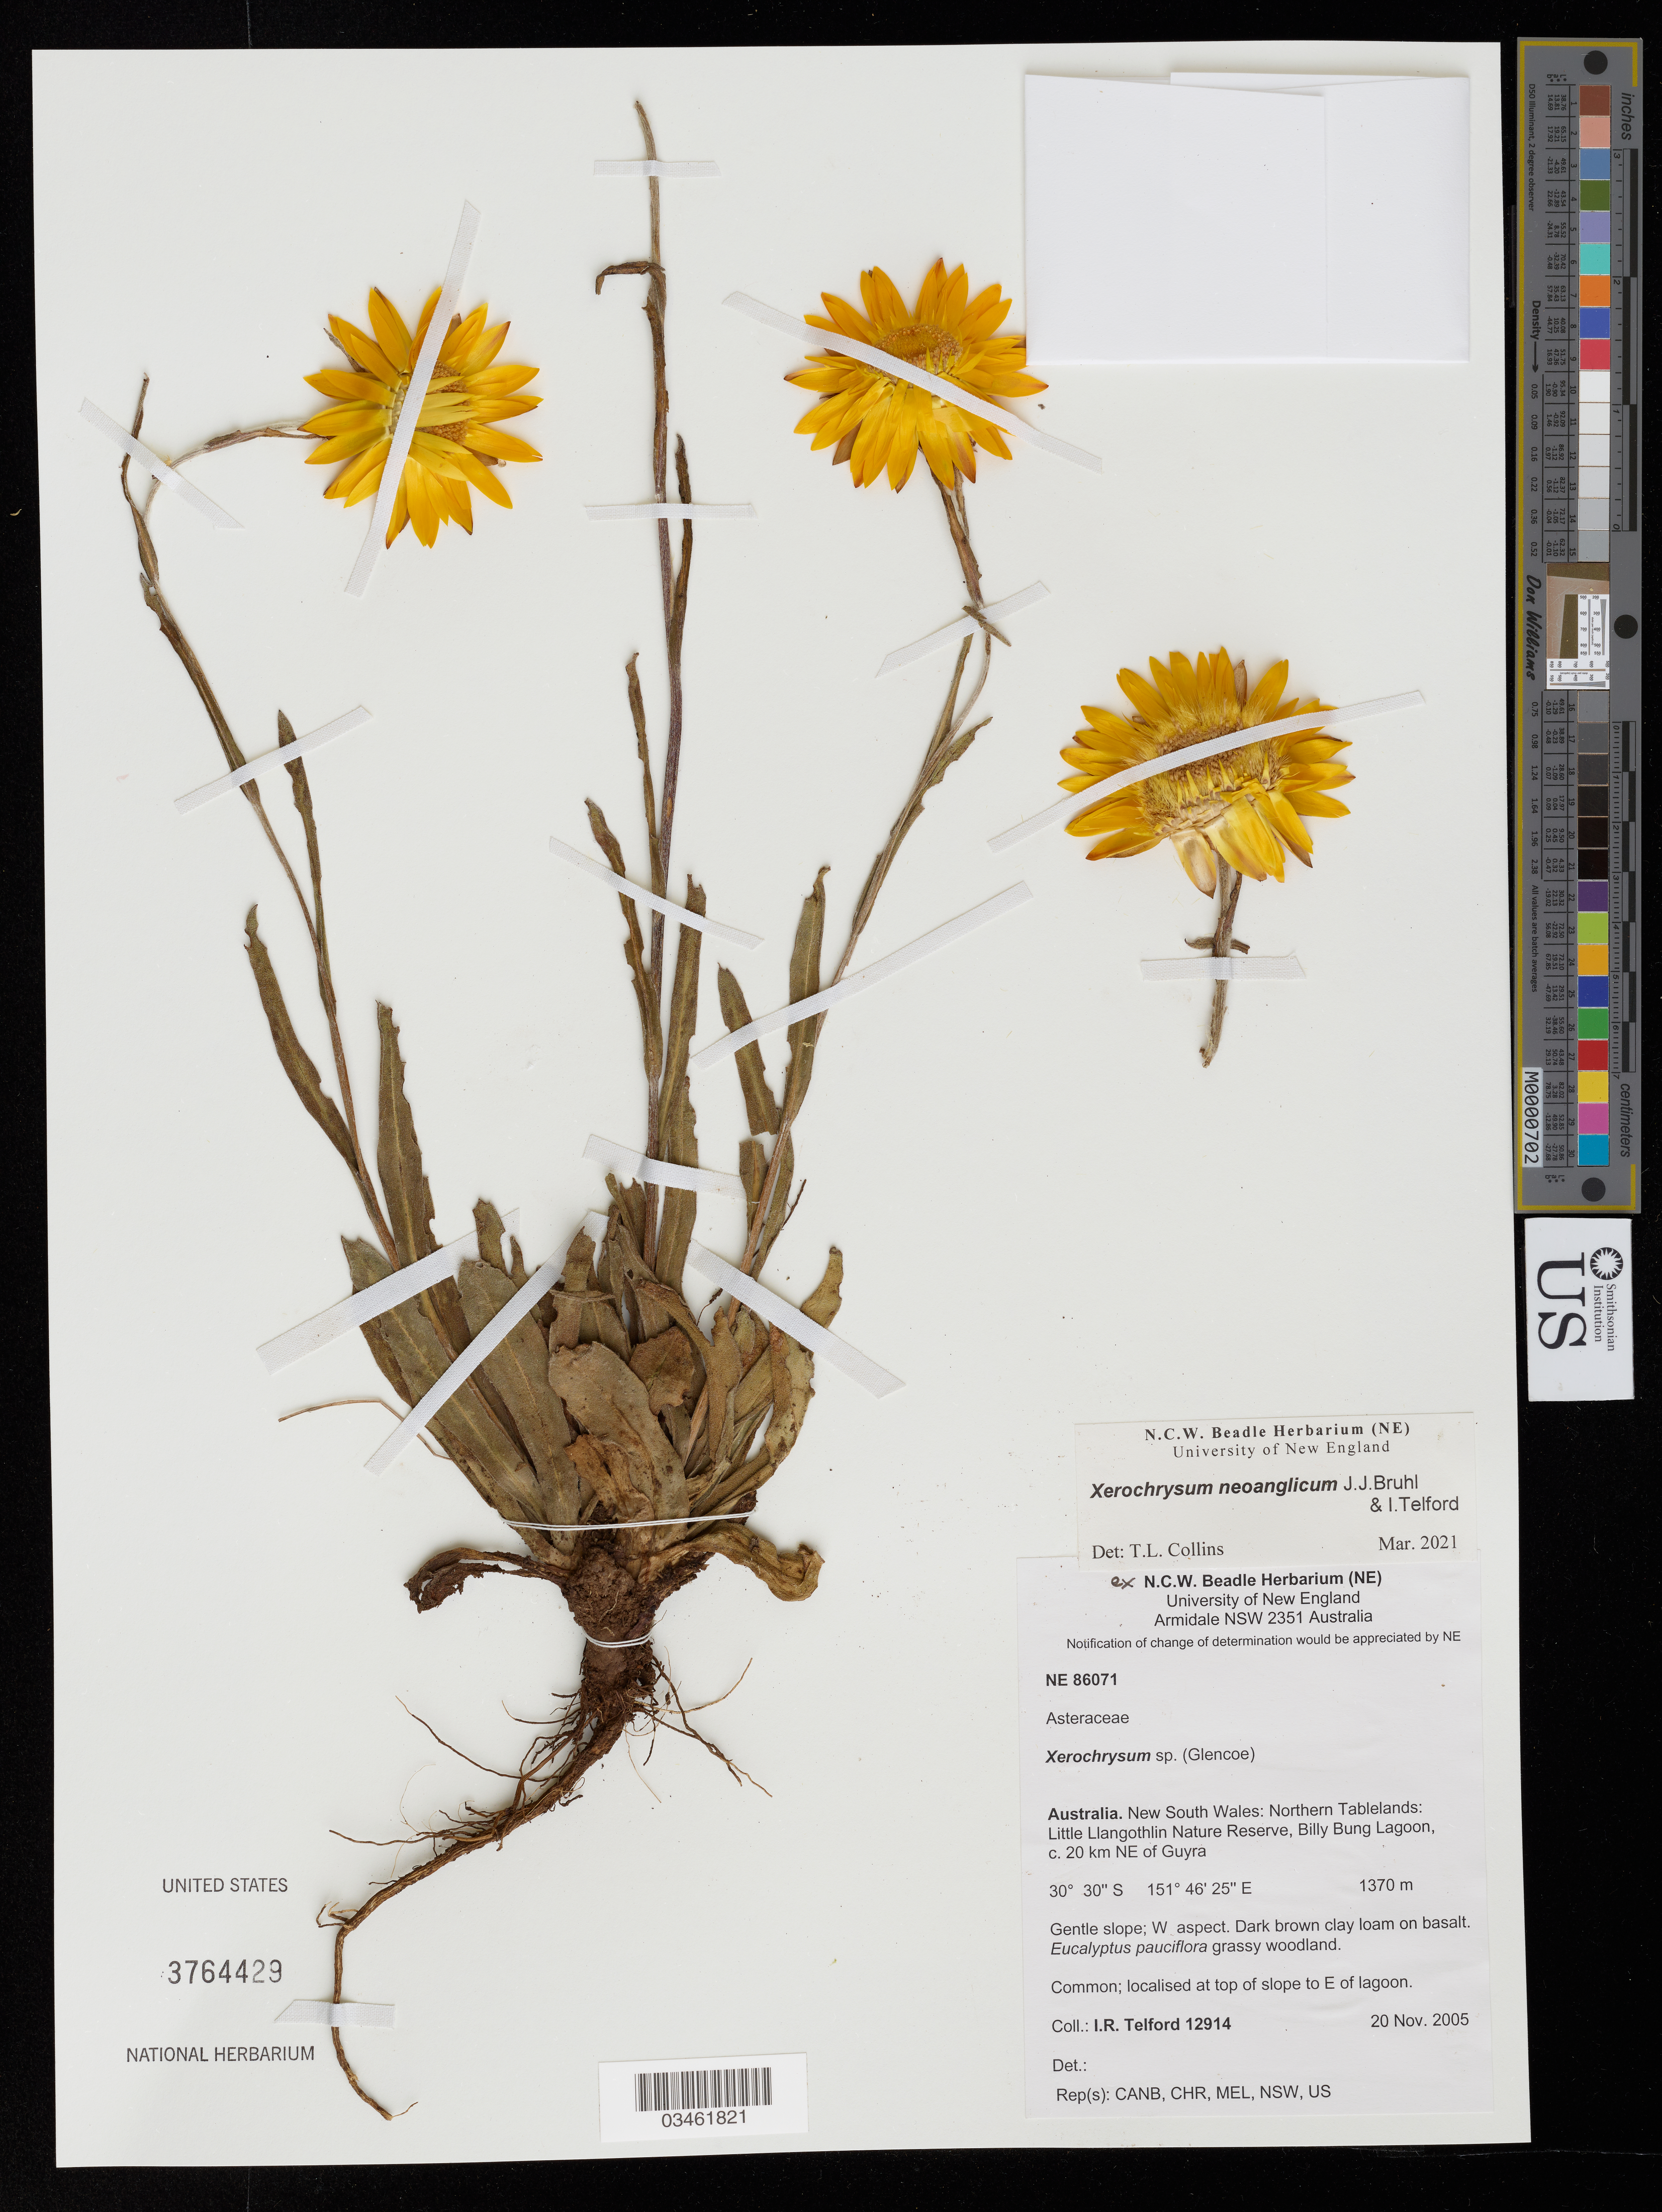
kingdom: Plantae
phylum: Tracheophyta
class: Magnoliopsida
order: Asterales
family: Asteraceae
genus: Xerochrysum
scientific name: Xerochrysum neoanglicum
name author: J.J. Bruhl & I. Telford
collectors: I. R. Telford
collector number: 12914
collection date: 2005-11-20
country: Australia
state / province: New South Wales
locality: Northern Tablelands: Little Llangothlin Nature Reserve, Billy Bung Lagoon, c. 20 km NE of Guyra. At top of slope to E of lagoon.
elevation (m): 1370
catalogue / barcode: US 3764429